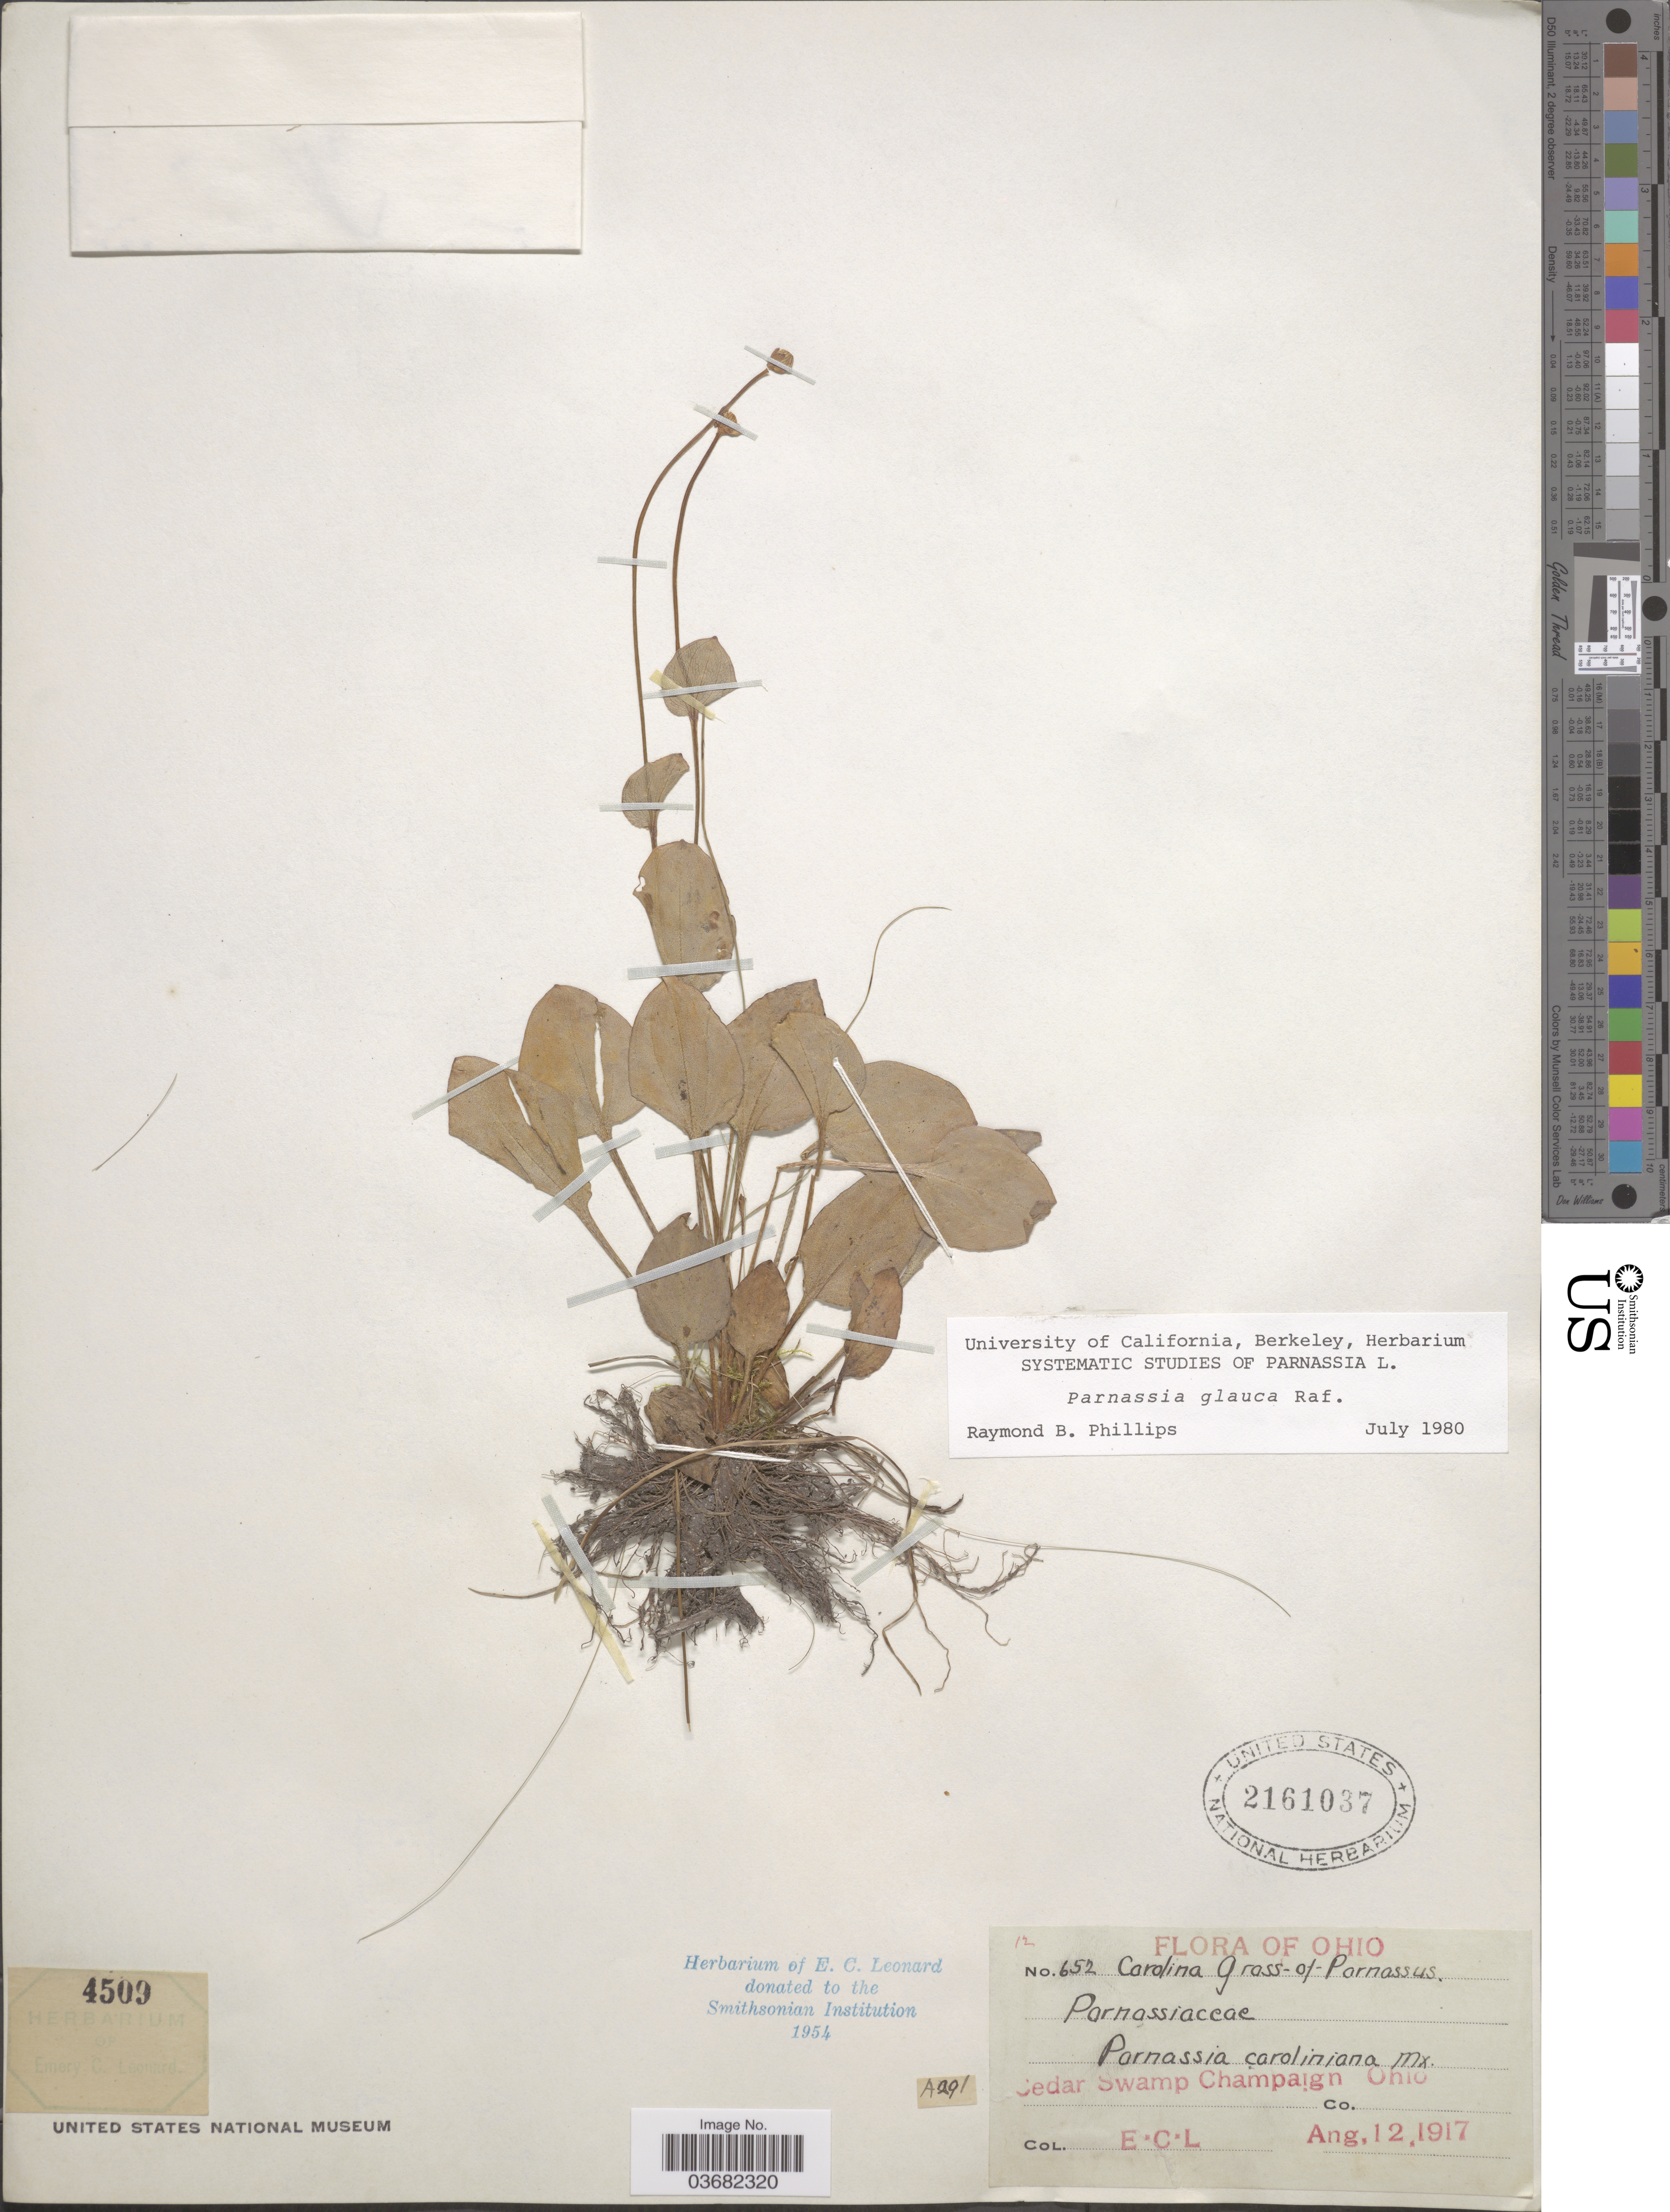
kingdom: Plantae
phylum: Tracheophyta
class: Magnoliopsida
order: Celastrales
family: Parnassiaceae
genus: Parnassia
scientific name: Parnassia glauca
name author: Raf.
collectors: E. C. Leonard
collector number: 652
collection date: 1917-08-12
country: United States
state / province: Ohio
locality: Cedar Swamp Champaign.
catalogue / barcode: US 2161037